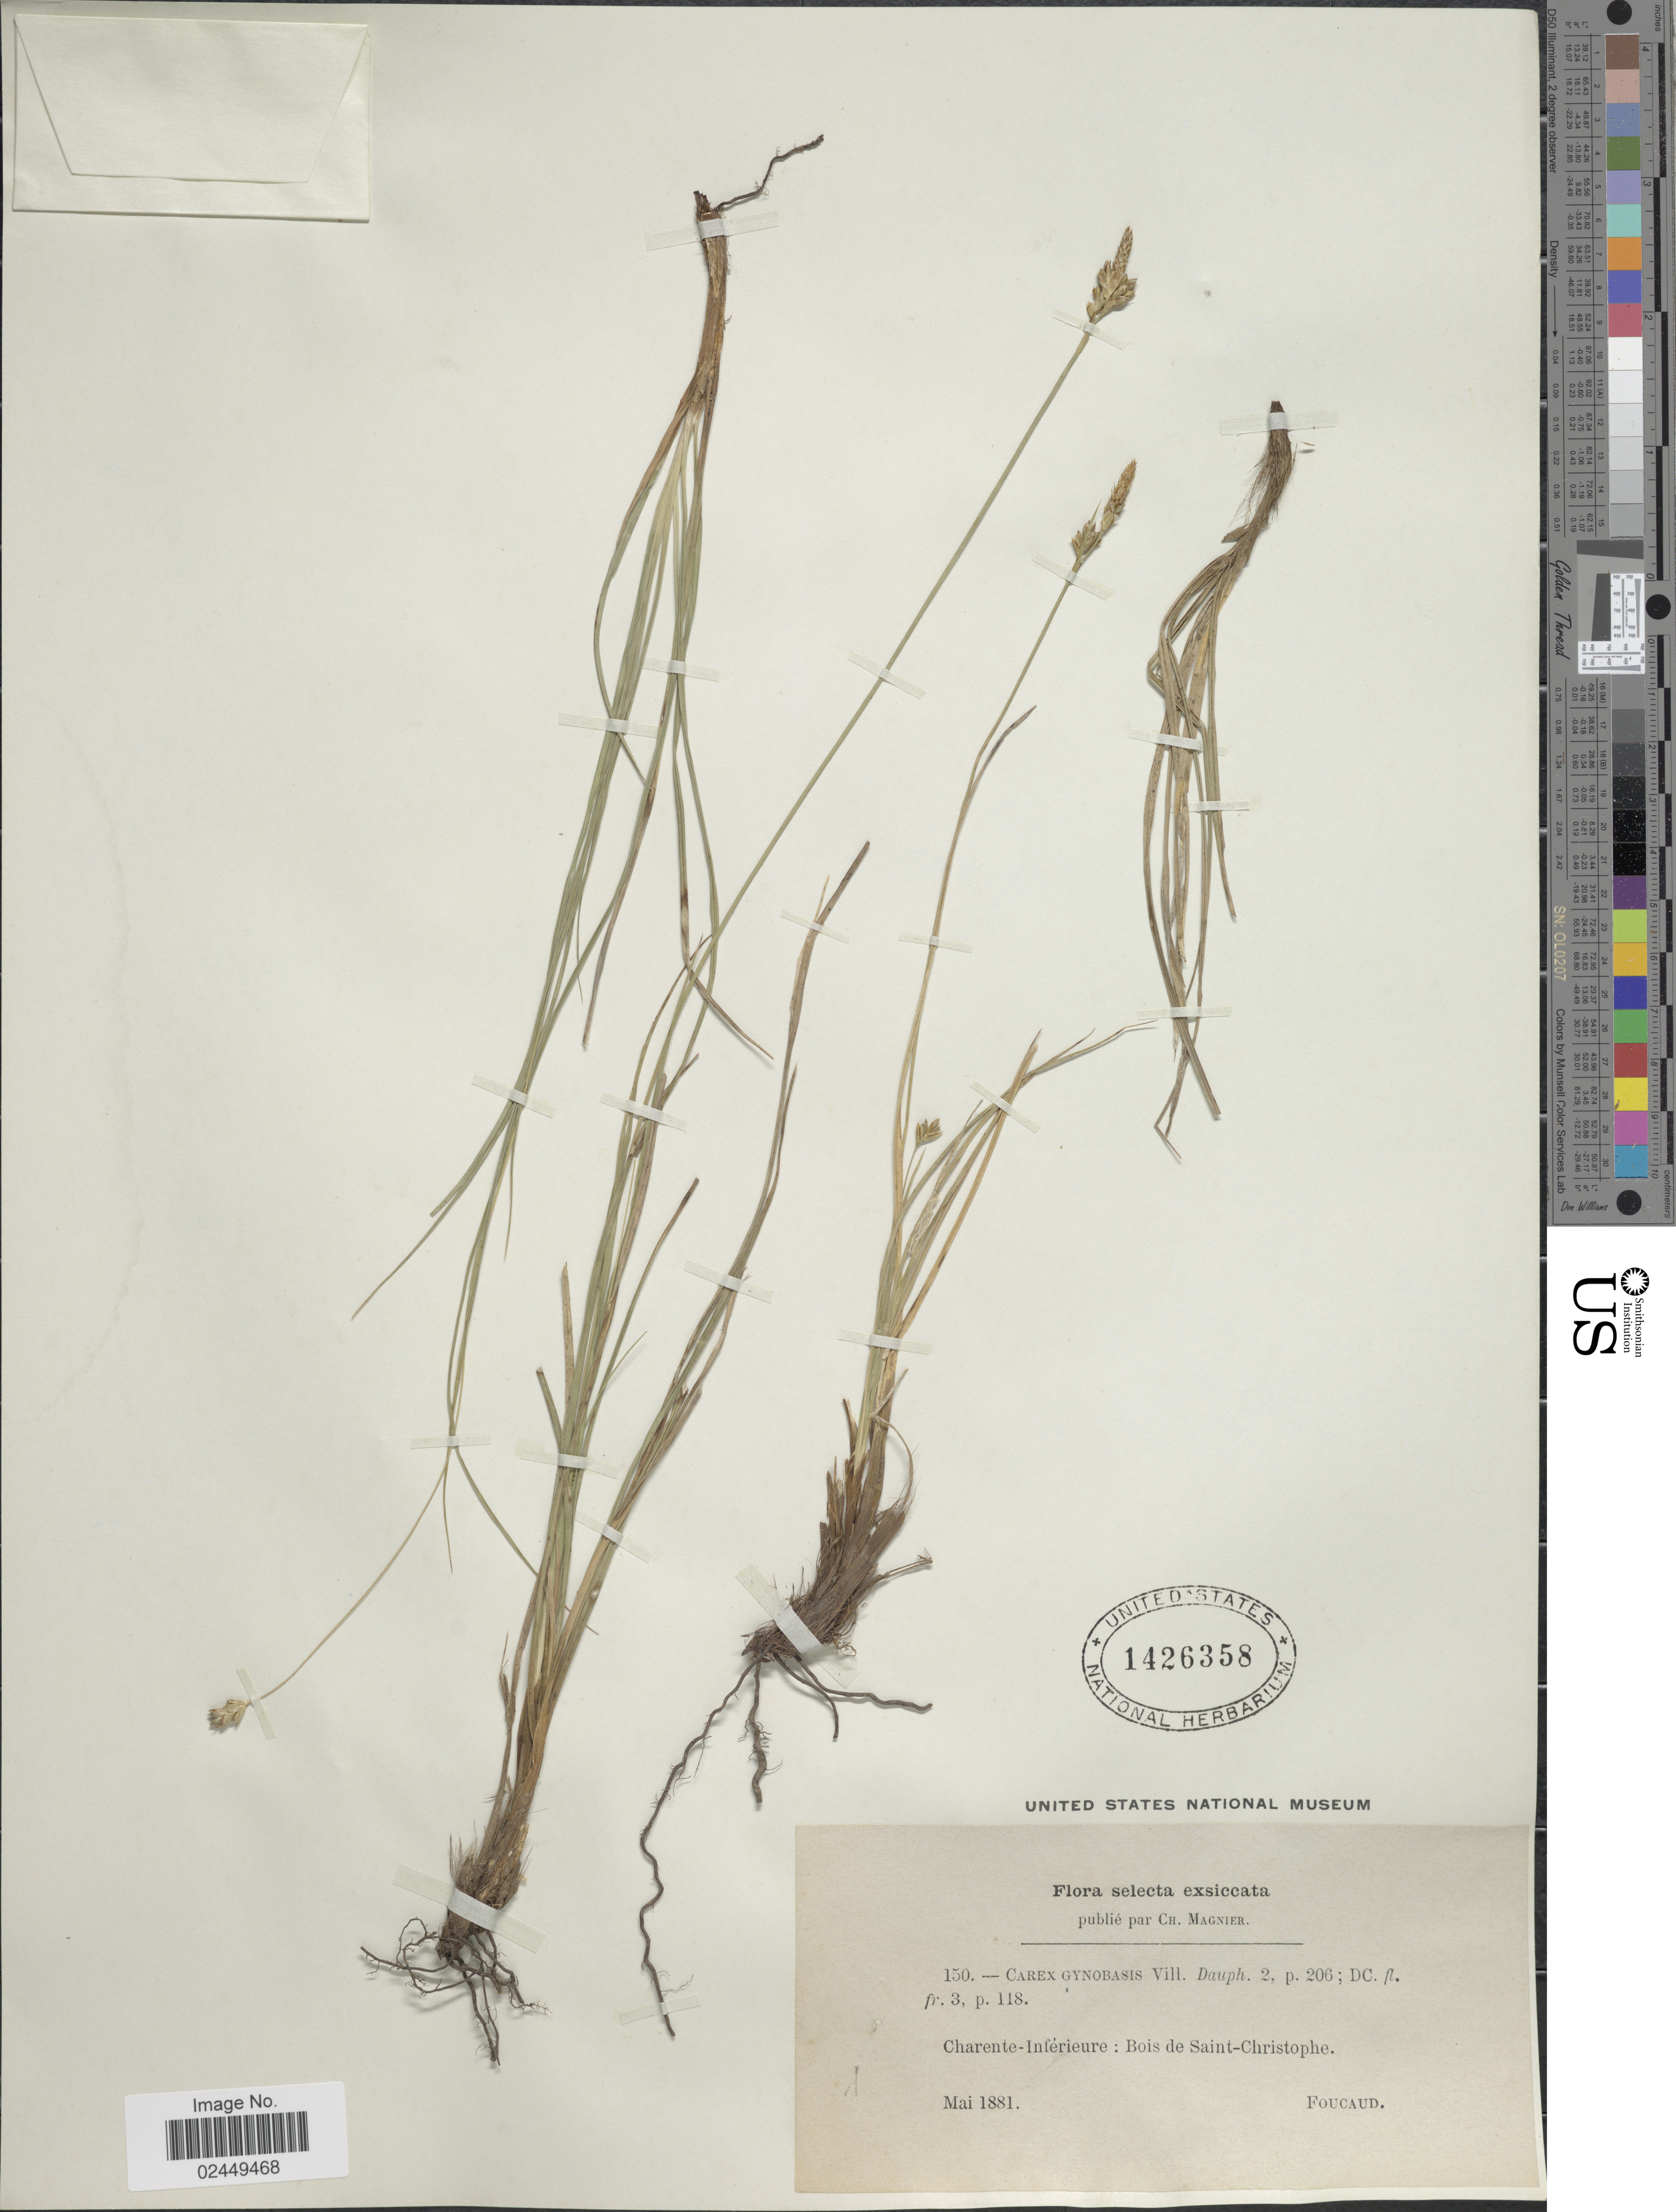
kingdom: Plantae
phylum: Tracheophyta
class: Liliopsida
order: Poales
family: Cyperaceae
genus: Carex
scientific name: Carex halleriana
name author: Asso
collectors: Foucaud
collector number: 150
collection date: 1881-05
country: France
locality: Charente-Inferieure: Bois de Saint-Christophe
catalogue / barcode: US 1426358